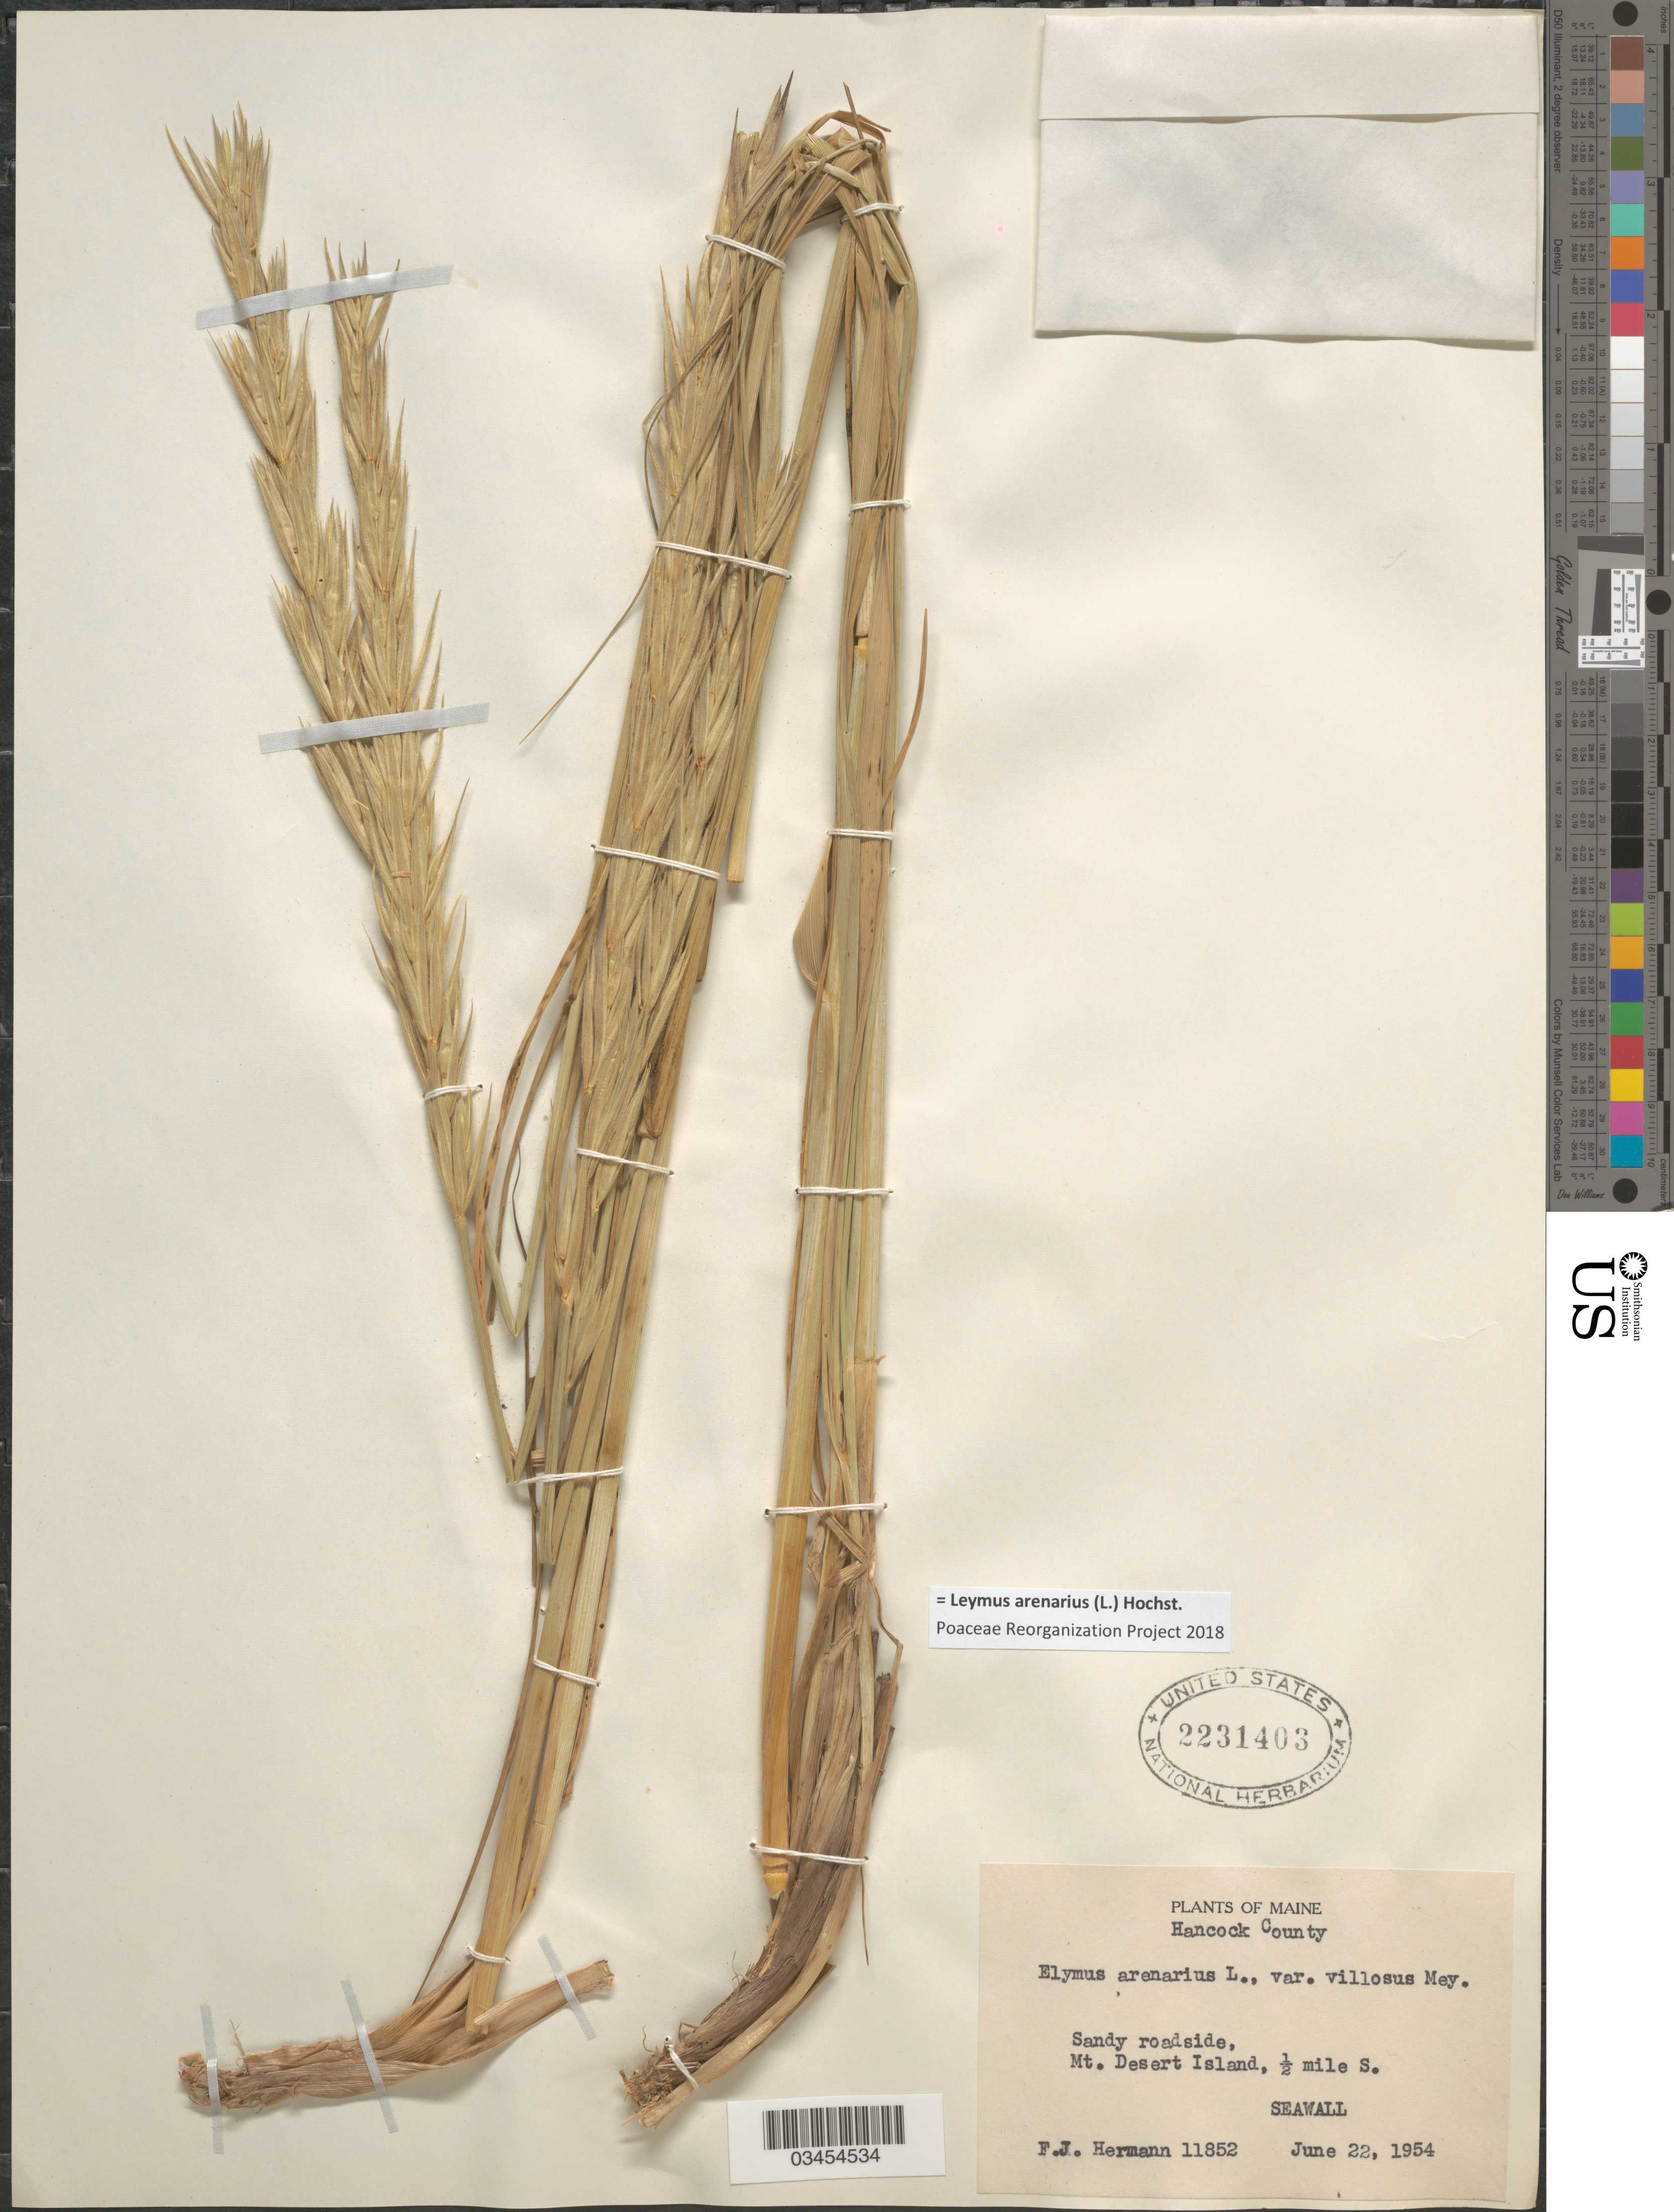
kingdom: Plantae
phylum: Tracheophyta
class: Liliopsida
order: Poales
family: Poaceae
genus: Leymus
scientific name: Leymus mollis subsp. mollis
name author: (Trin.) Pilg.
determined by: Soreng, Robert J., Research Associate (BOT), Smithsonian Institution - National Museum of Natural History (UNITED STATES)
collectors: F. J. Hermann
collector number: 11852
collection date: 1954-06-22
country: United States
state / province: Maine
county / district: Hancock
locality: Sandy roadside, Mt. Desert Island, ½ mile S. Seawall.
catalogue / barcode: US 2231403